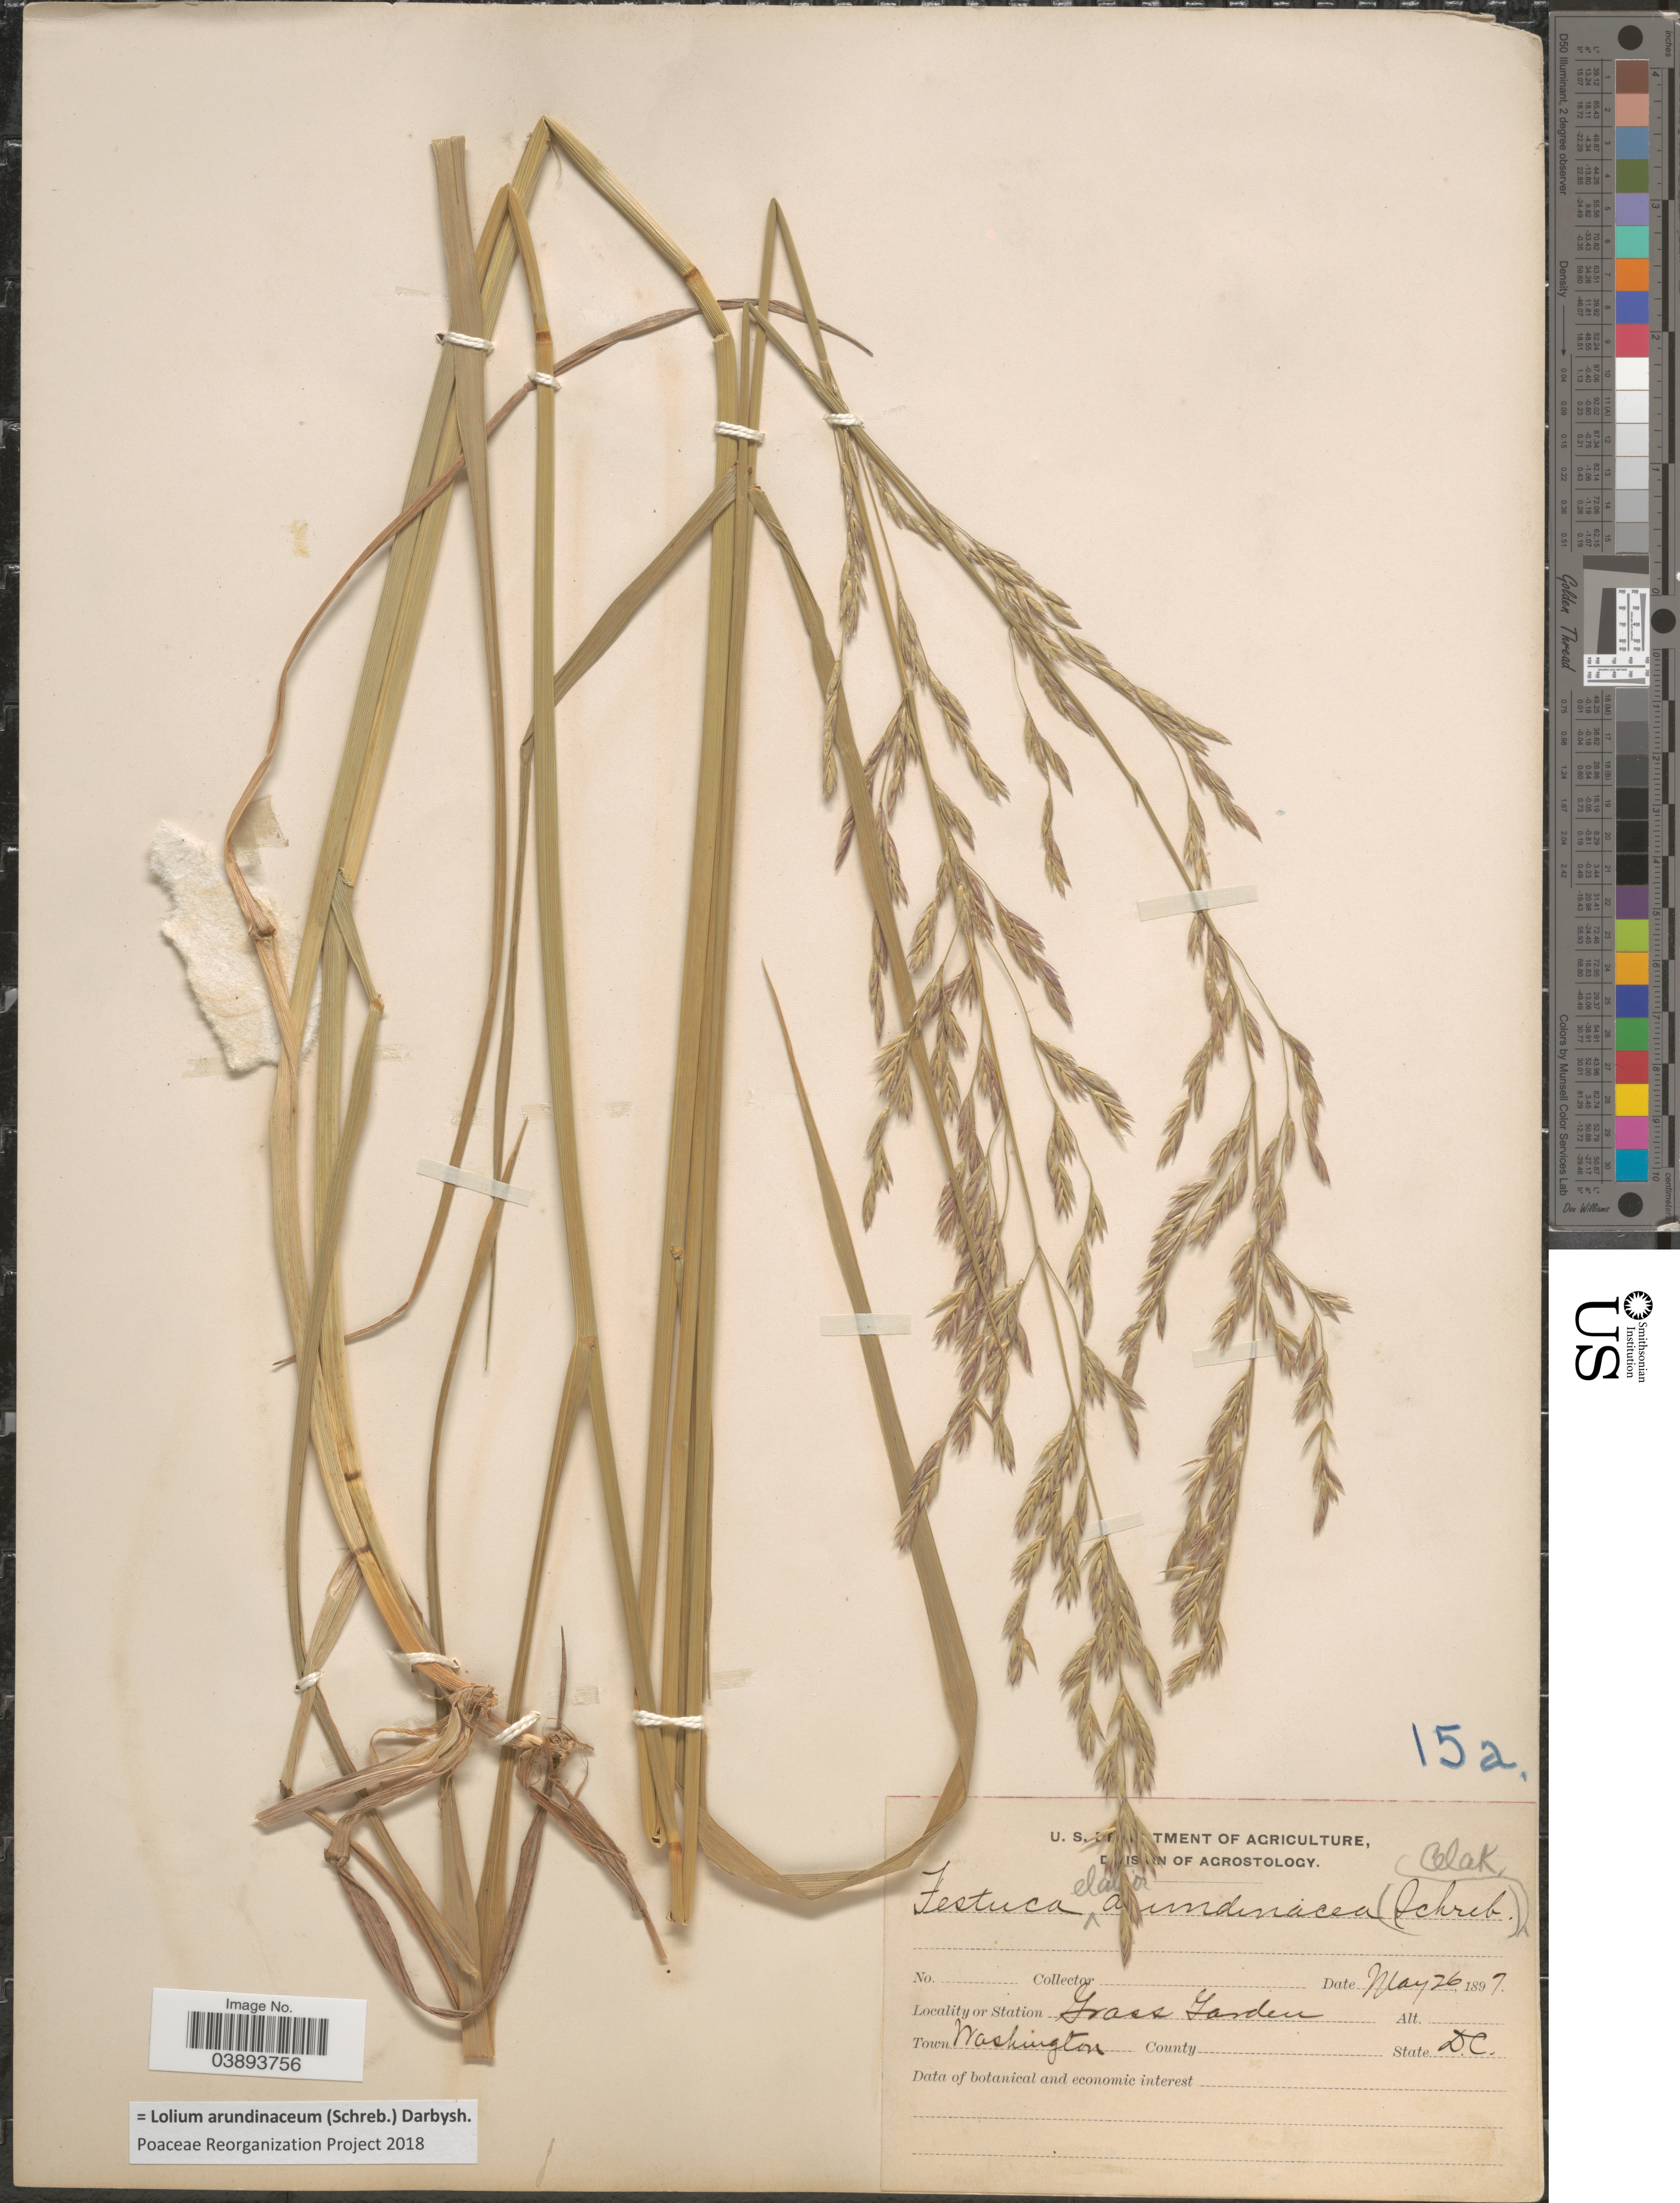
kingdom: Plantae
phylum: Tracheophyta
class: Liliopsida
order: Poales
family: Poaceae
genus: Lolium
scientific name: Lolium arundinaceum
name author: (Schreb.) Darbysh.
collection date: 1897-05-26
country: United States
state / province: District of Columbia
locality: Station Grass Garden. Town Washington.